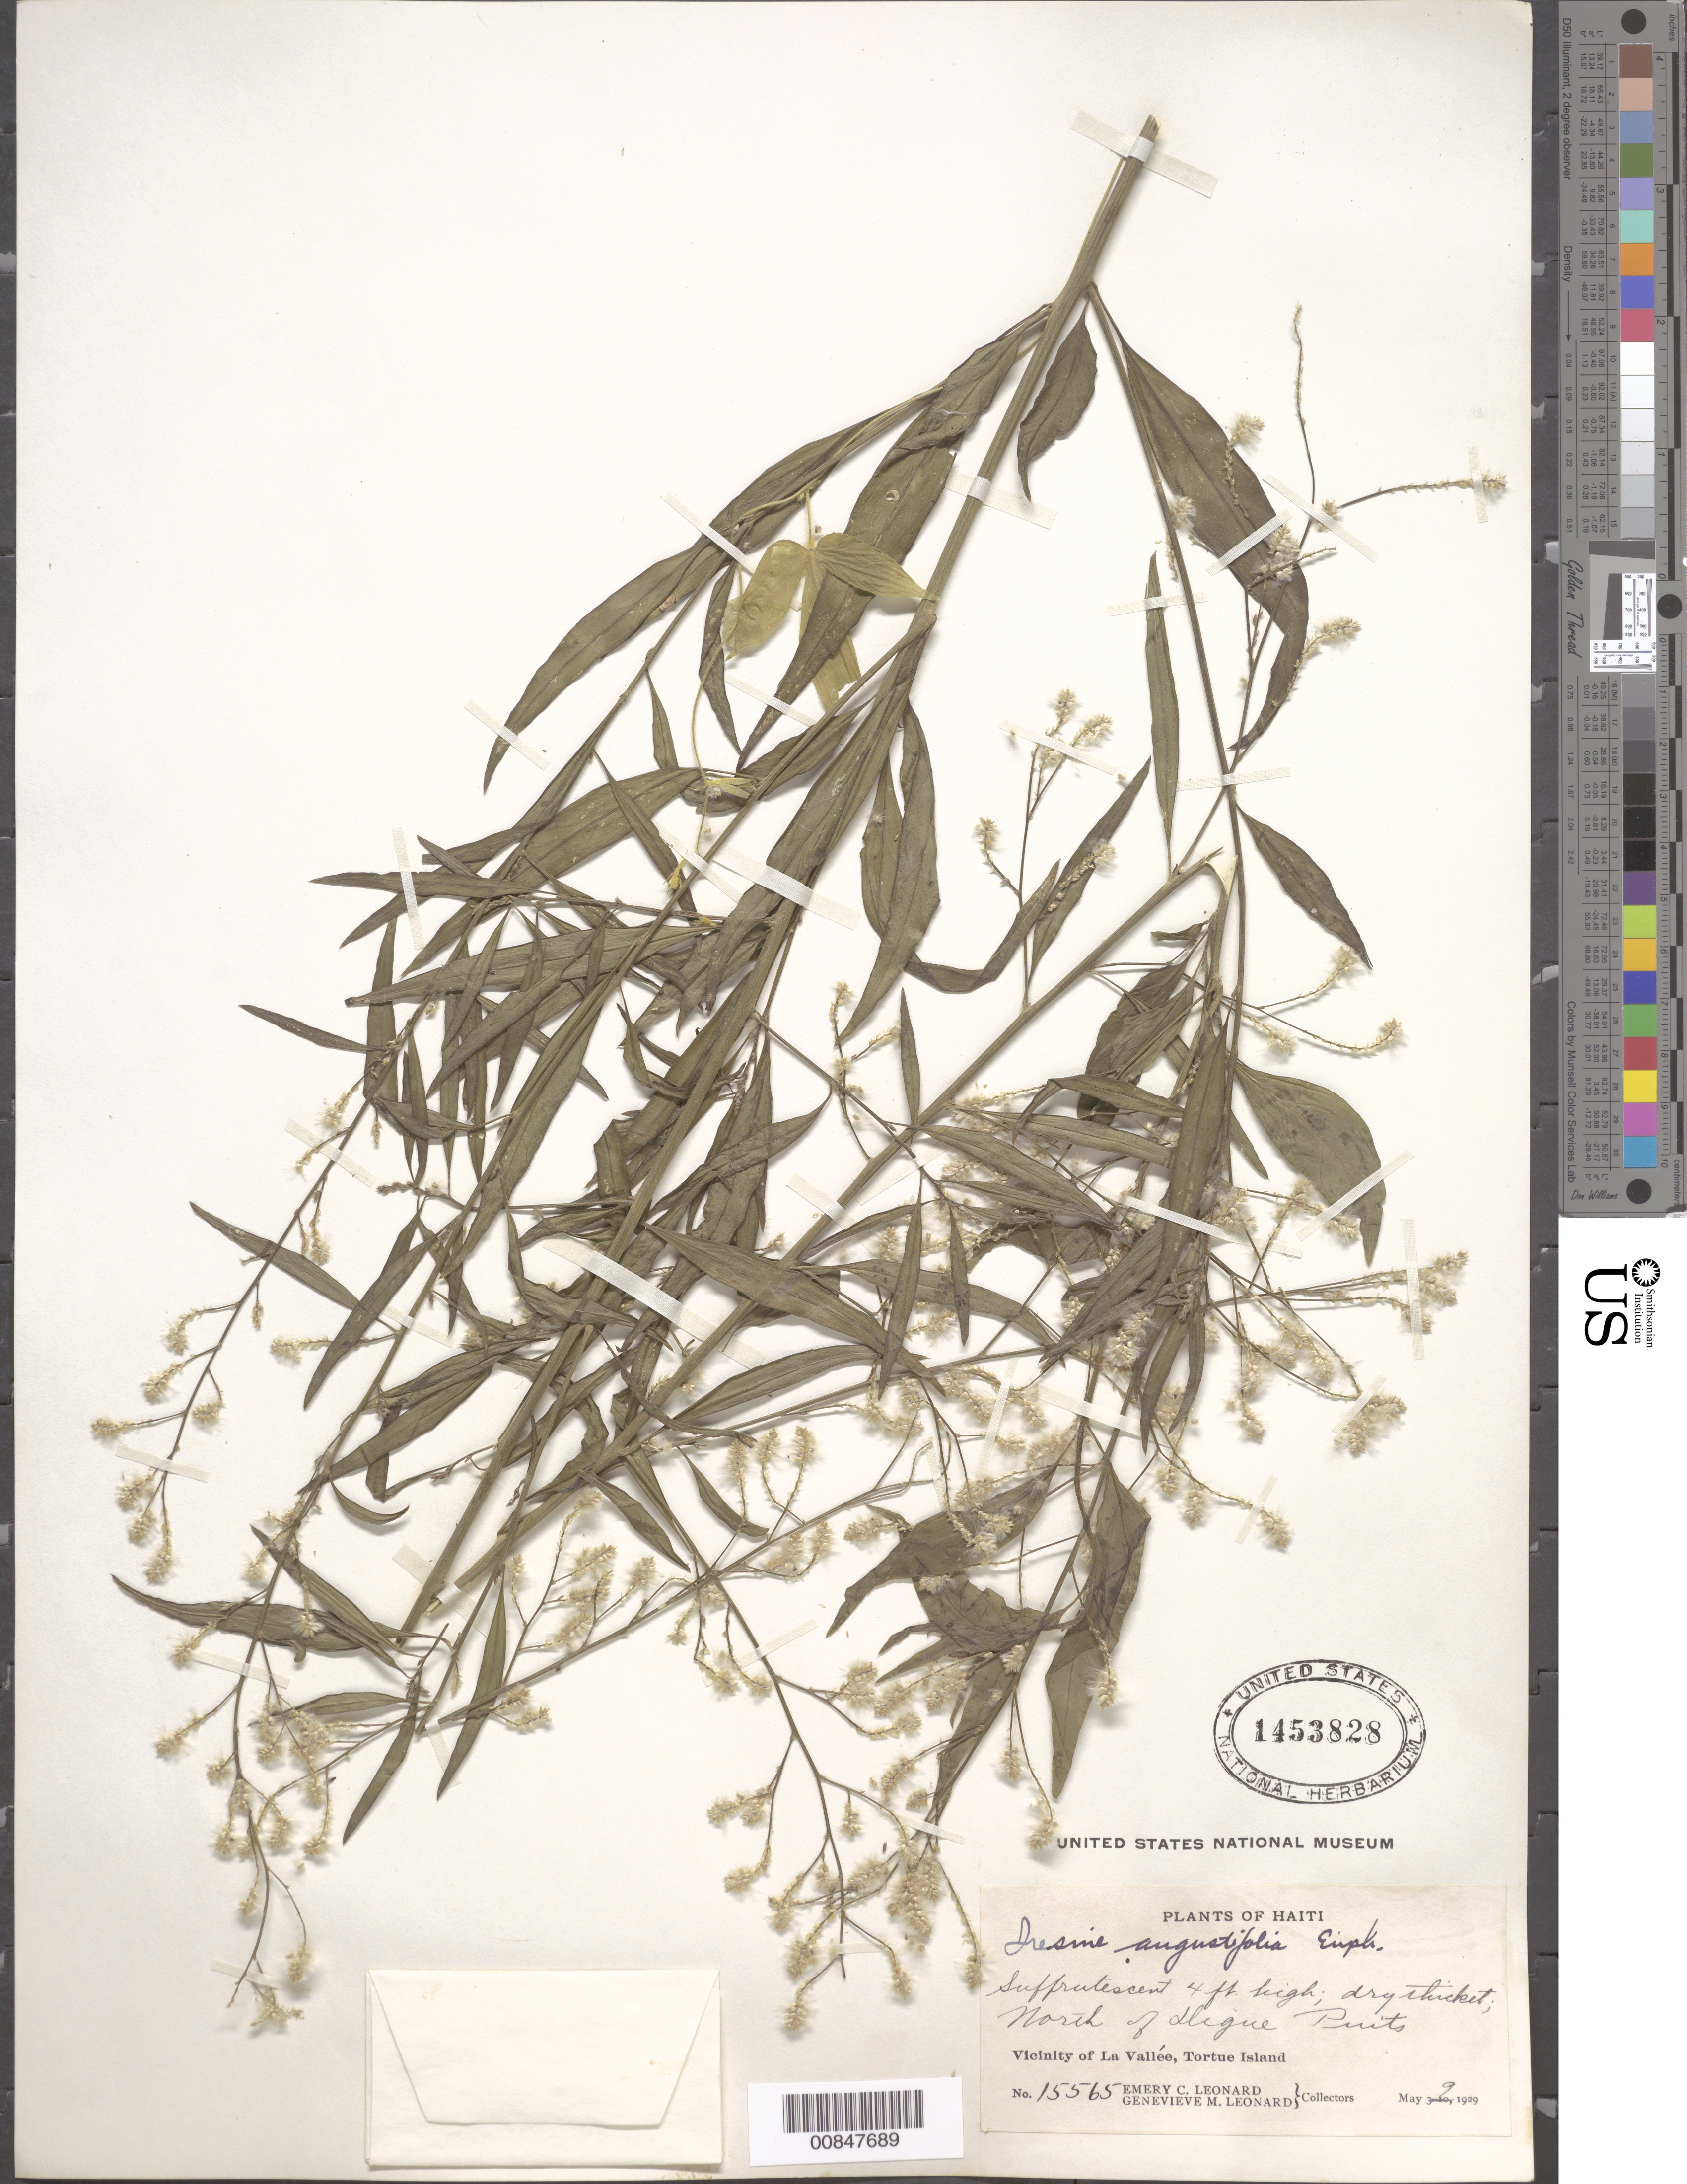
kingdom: Plantae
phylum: Tracheophyta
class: Magnoliopsida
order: Caryophyllales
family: Amaranthaceae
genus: Iresine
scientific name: Iresine angustifolia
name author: Euphrasén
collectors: E. C. Leonard & G. M. Leonard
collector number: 15565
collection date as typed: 09 May 1929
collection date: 1929-05-09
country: Haiti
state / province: Nord-Óuest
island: Île de la Tortue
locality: Vicinity of La Vallée, Tortue Island. North of "Dique" Puits.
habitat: Dry thicket.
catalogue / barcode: US 1453828